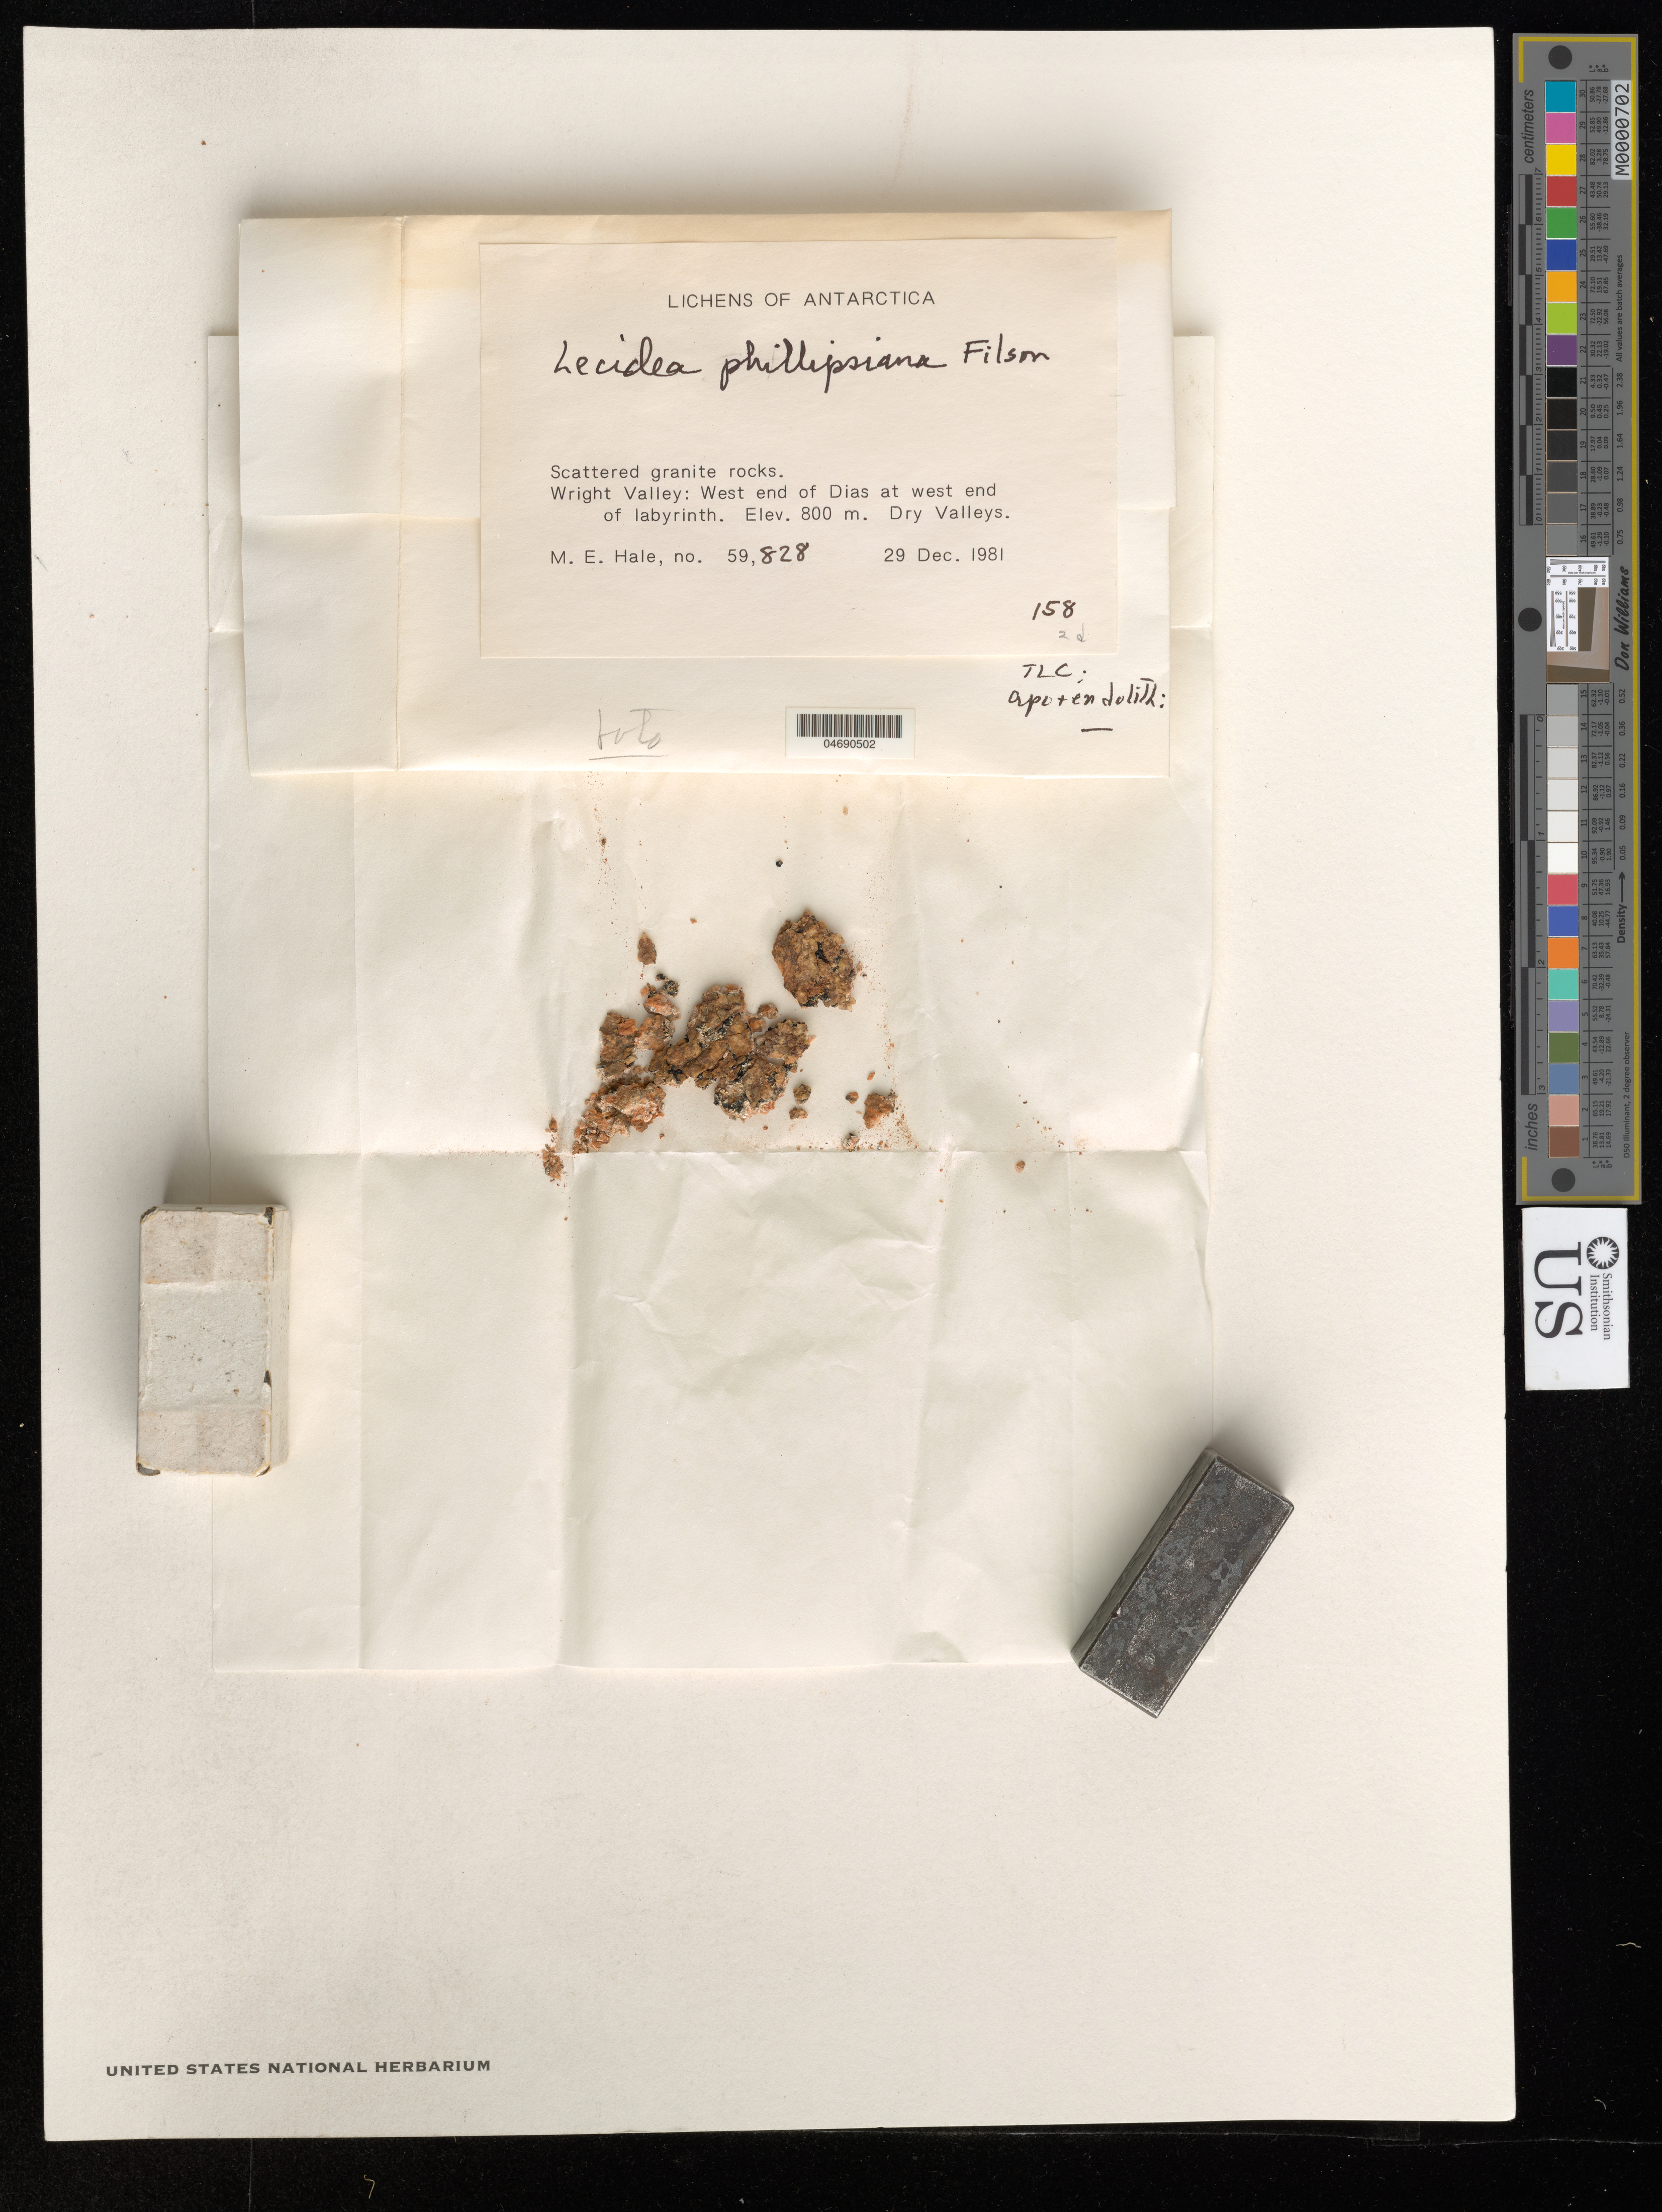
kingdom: Fungi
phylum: Ascomycota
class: Lecanoromycetes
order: Lecideales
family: Lecideaceae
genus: Lecidea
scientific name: Lecidea phillipsiana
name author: Filson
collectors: M. Hale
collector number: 59828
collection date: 1981-12-29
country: Antarctica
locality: Wright Valley: West end of Dias at west end of labyrinth. Dry Valleys.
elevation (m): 800